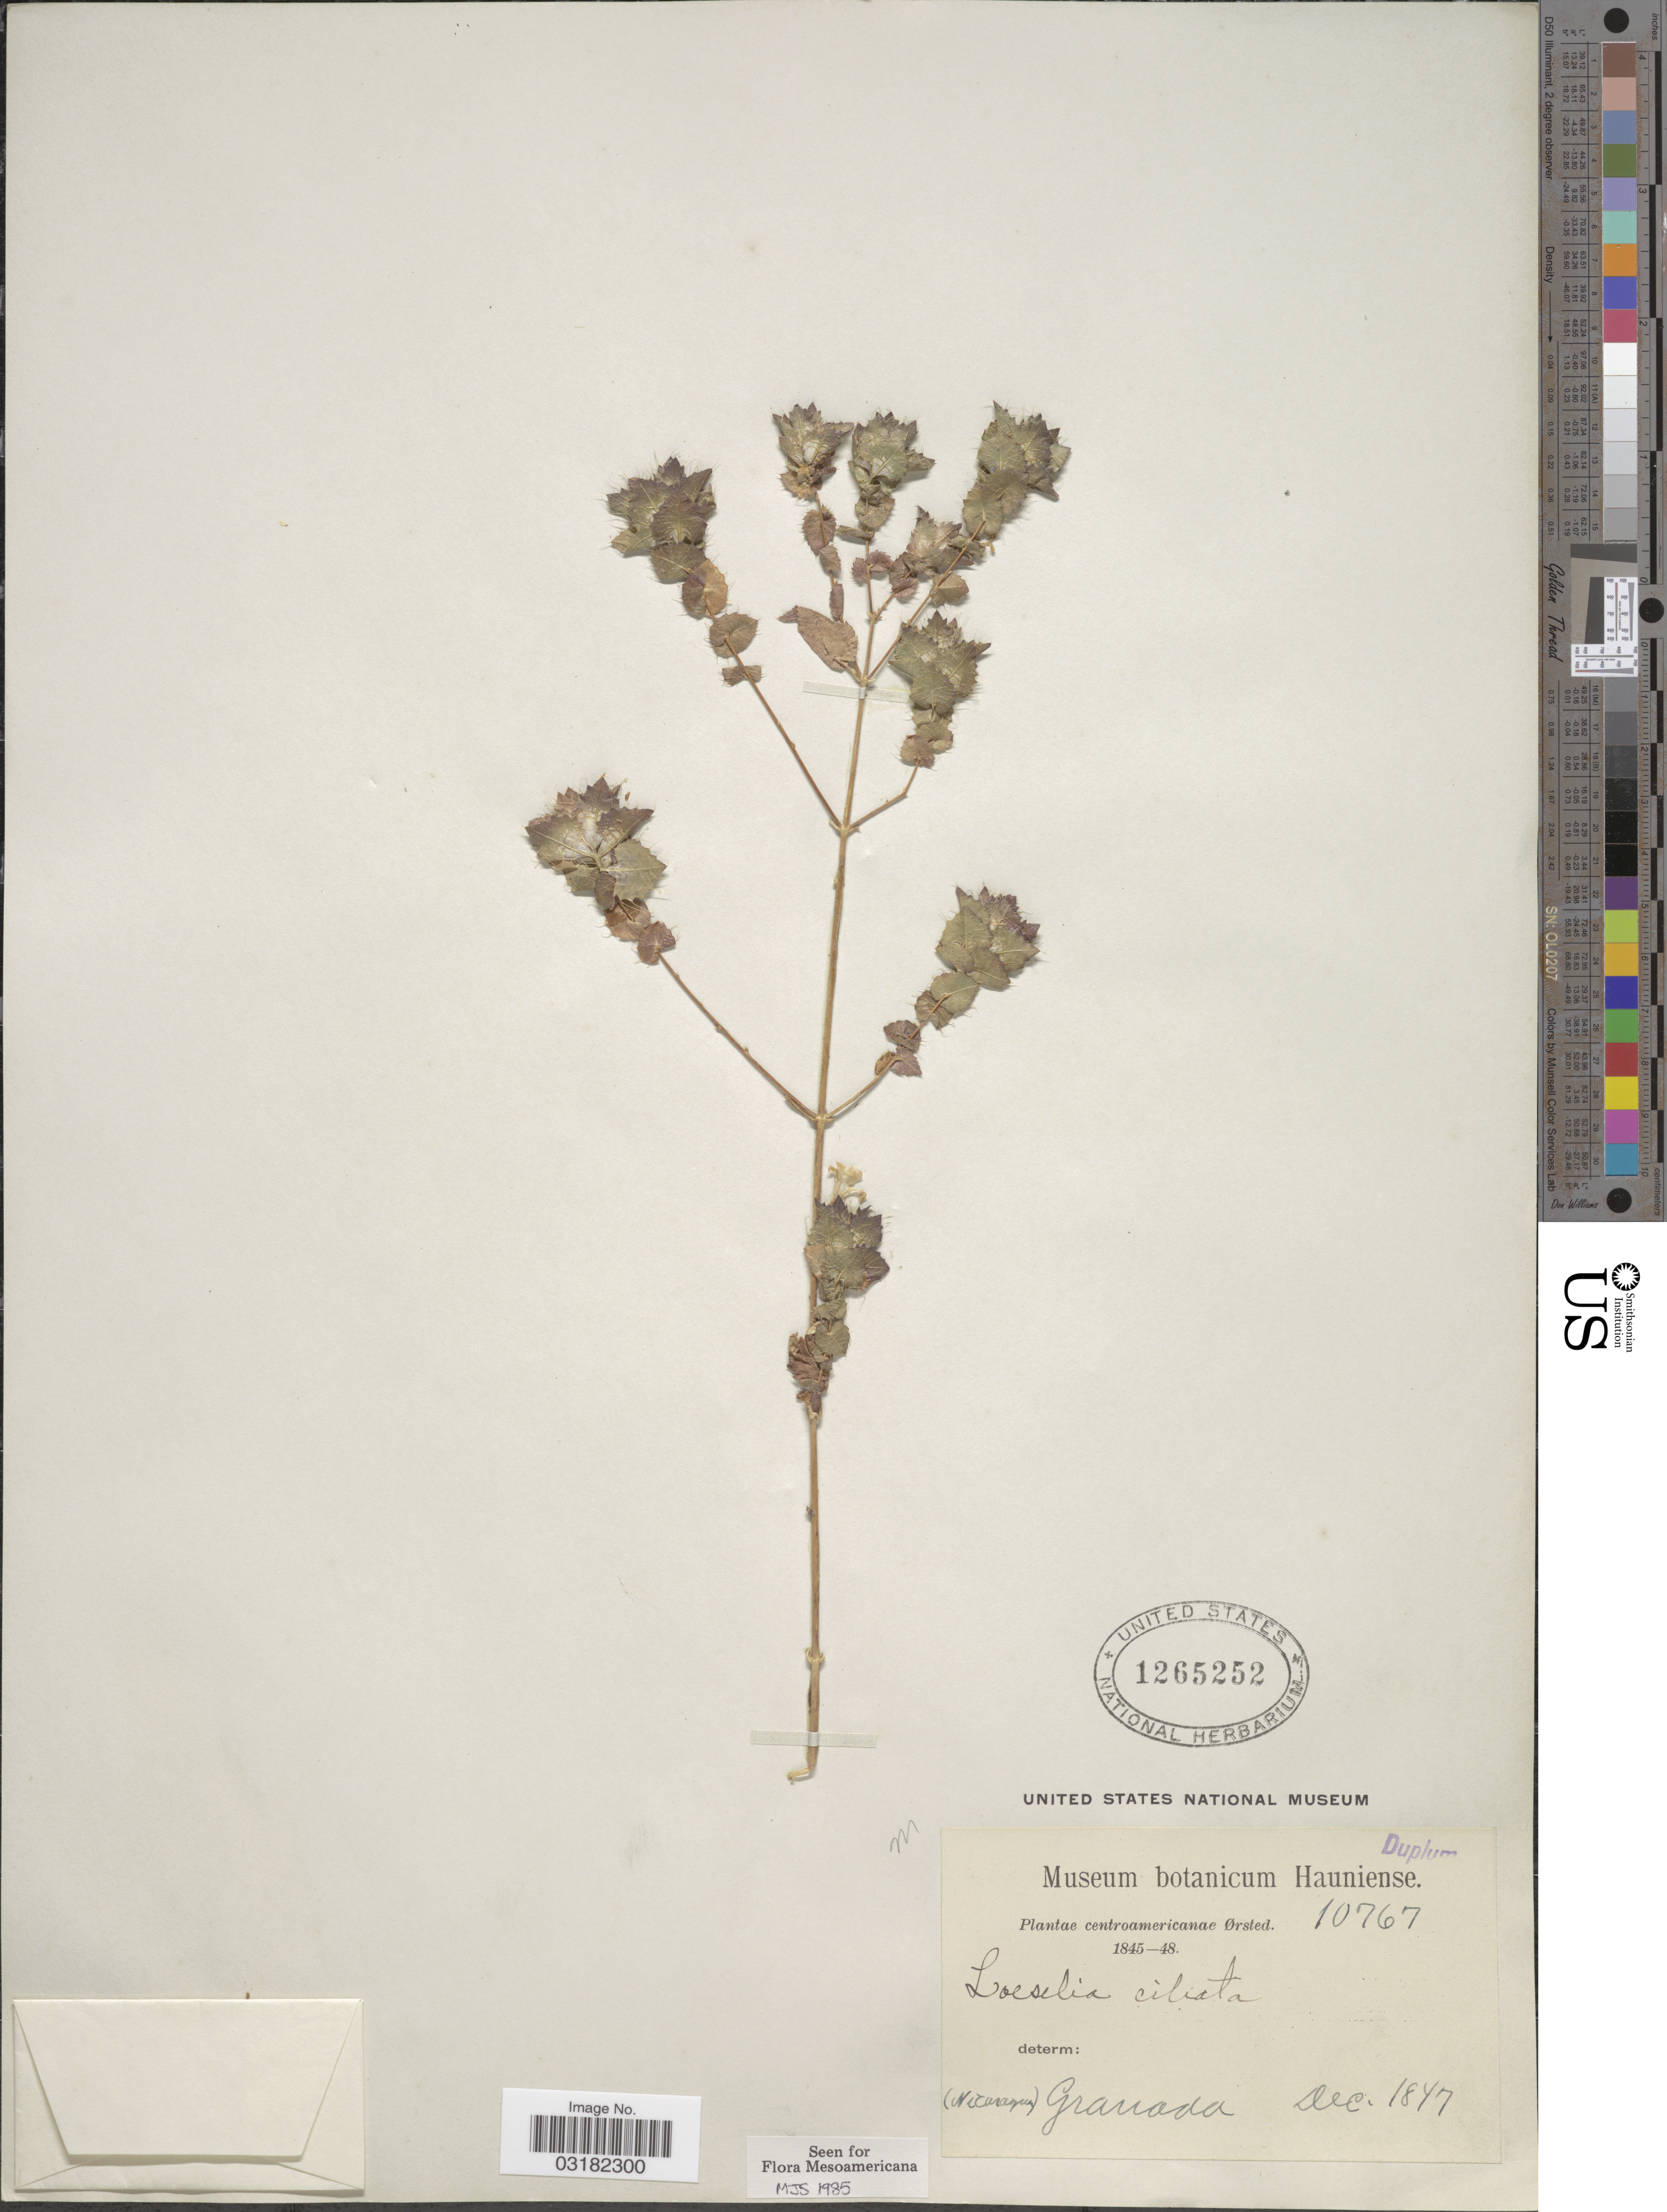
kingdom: Plantae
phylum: Tracheophyta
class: Magnoliopsida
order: Ericales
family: Polemoniaceae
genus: Loeselia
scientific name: Loeselia ciliata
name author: L.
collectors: Ørsted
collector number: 10767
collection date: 1847-12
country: Nicaragua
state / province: Granada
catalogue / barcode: US 1265252